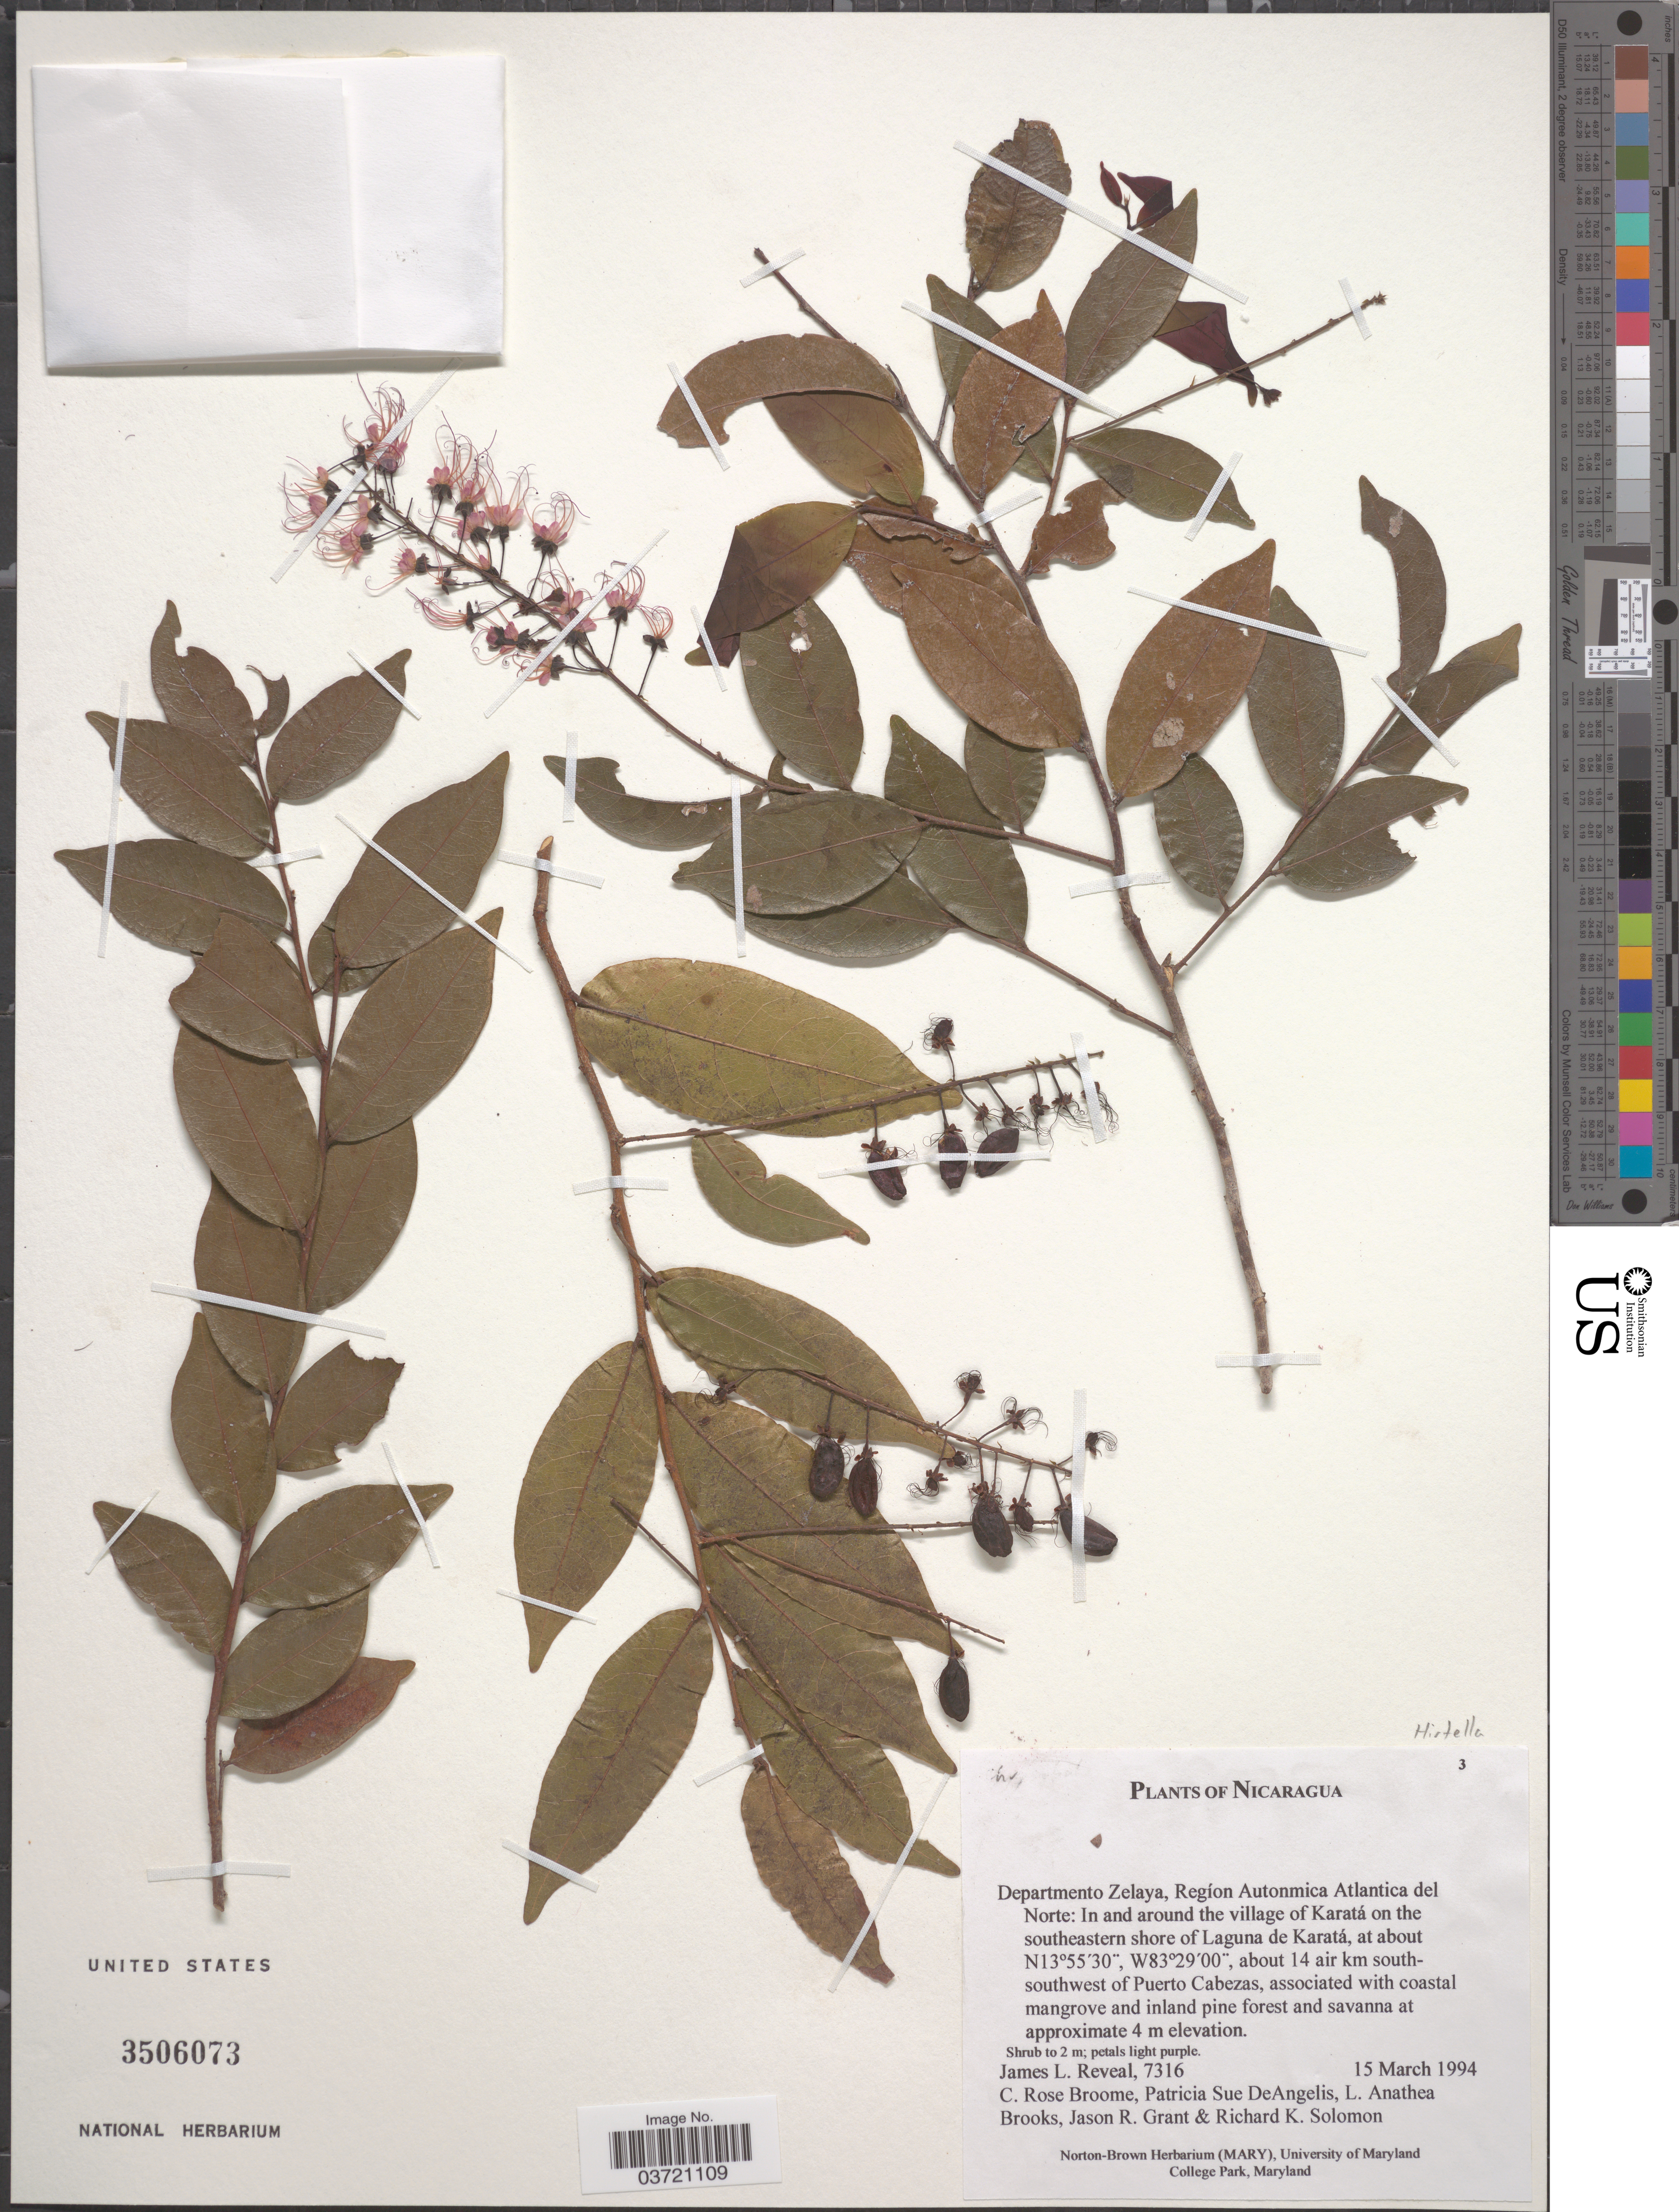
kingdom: Plantae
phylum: Tracheophyta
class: Magnoliopsida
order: Malpighiales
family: Chrysobalanaceae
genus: Hirtella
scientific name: Hirtella sp.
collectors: J. L. Reveal, C. R. Broome, P. DeAngelis, L. Brooks & et al.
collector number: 7316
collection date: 1994-03-15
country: Nicaragua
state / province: Atlántico Norte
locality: Departmento Zelaya, Regíon Autonmica Atlantica del Norte: In and around the village of Karatá on the southeastern shore of Laguna de Karatá, about 14 air km south-southwest of Puerto Cabezas, associated with coastal mangrove and inland pine forest and savanna.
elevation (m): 4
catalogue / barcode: US 3506073